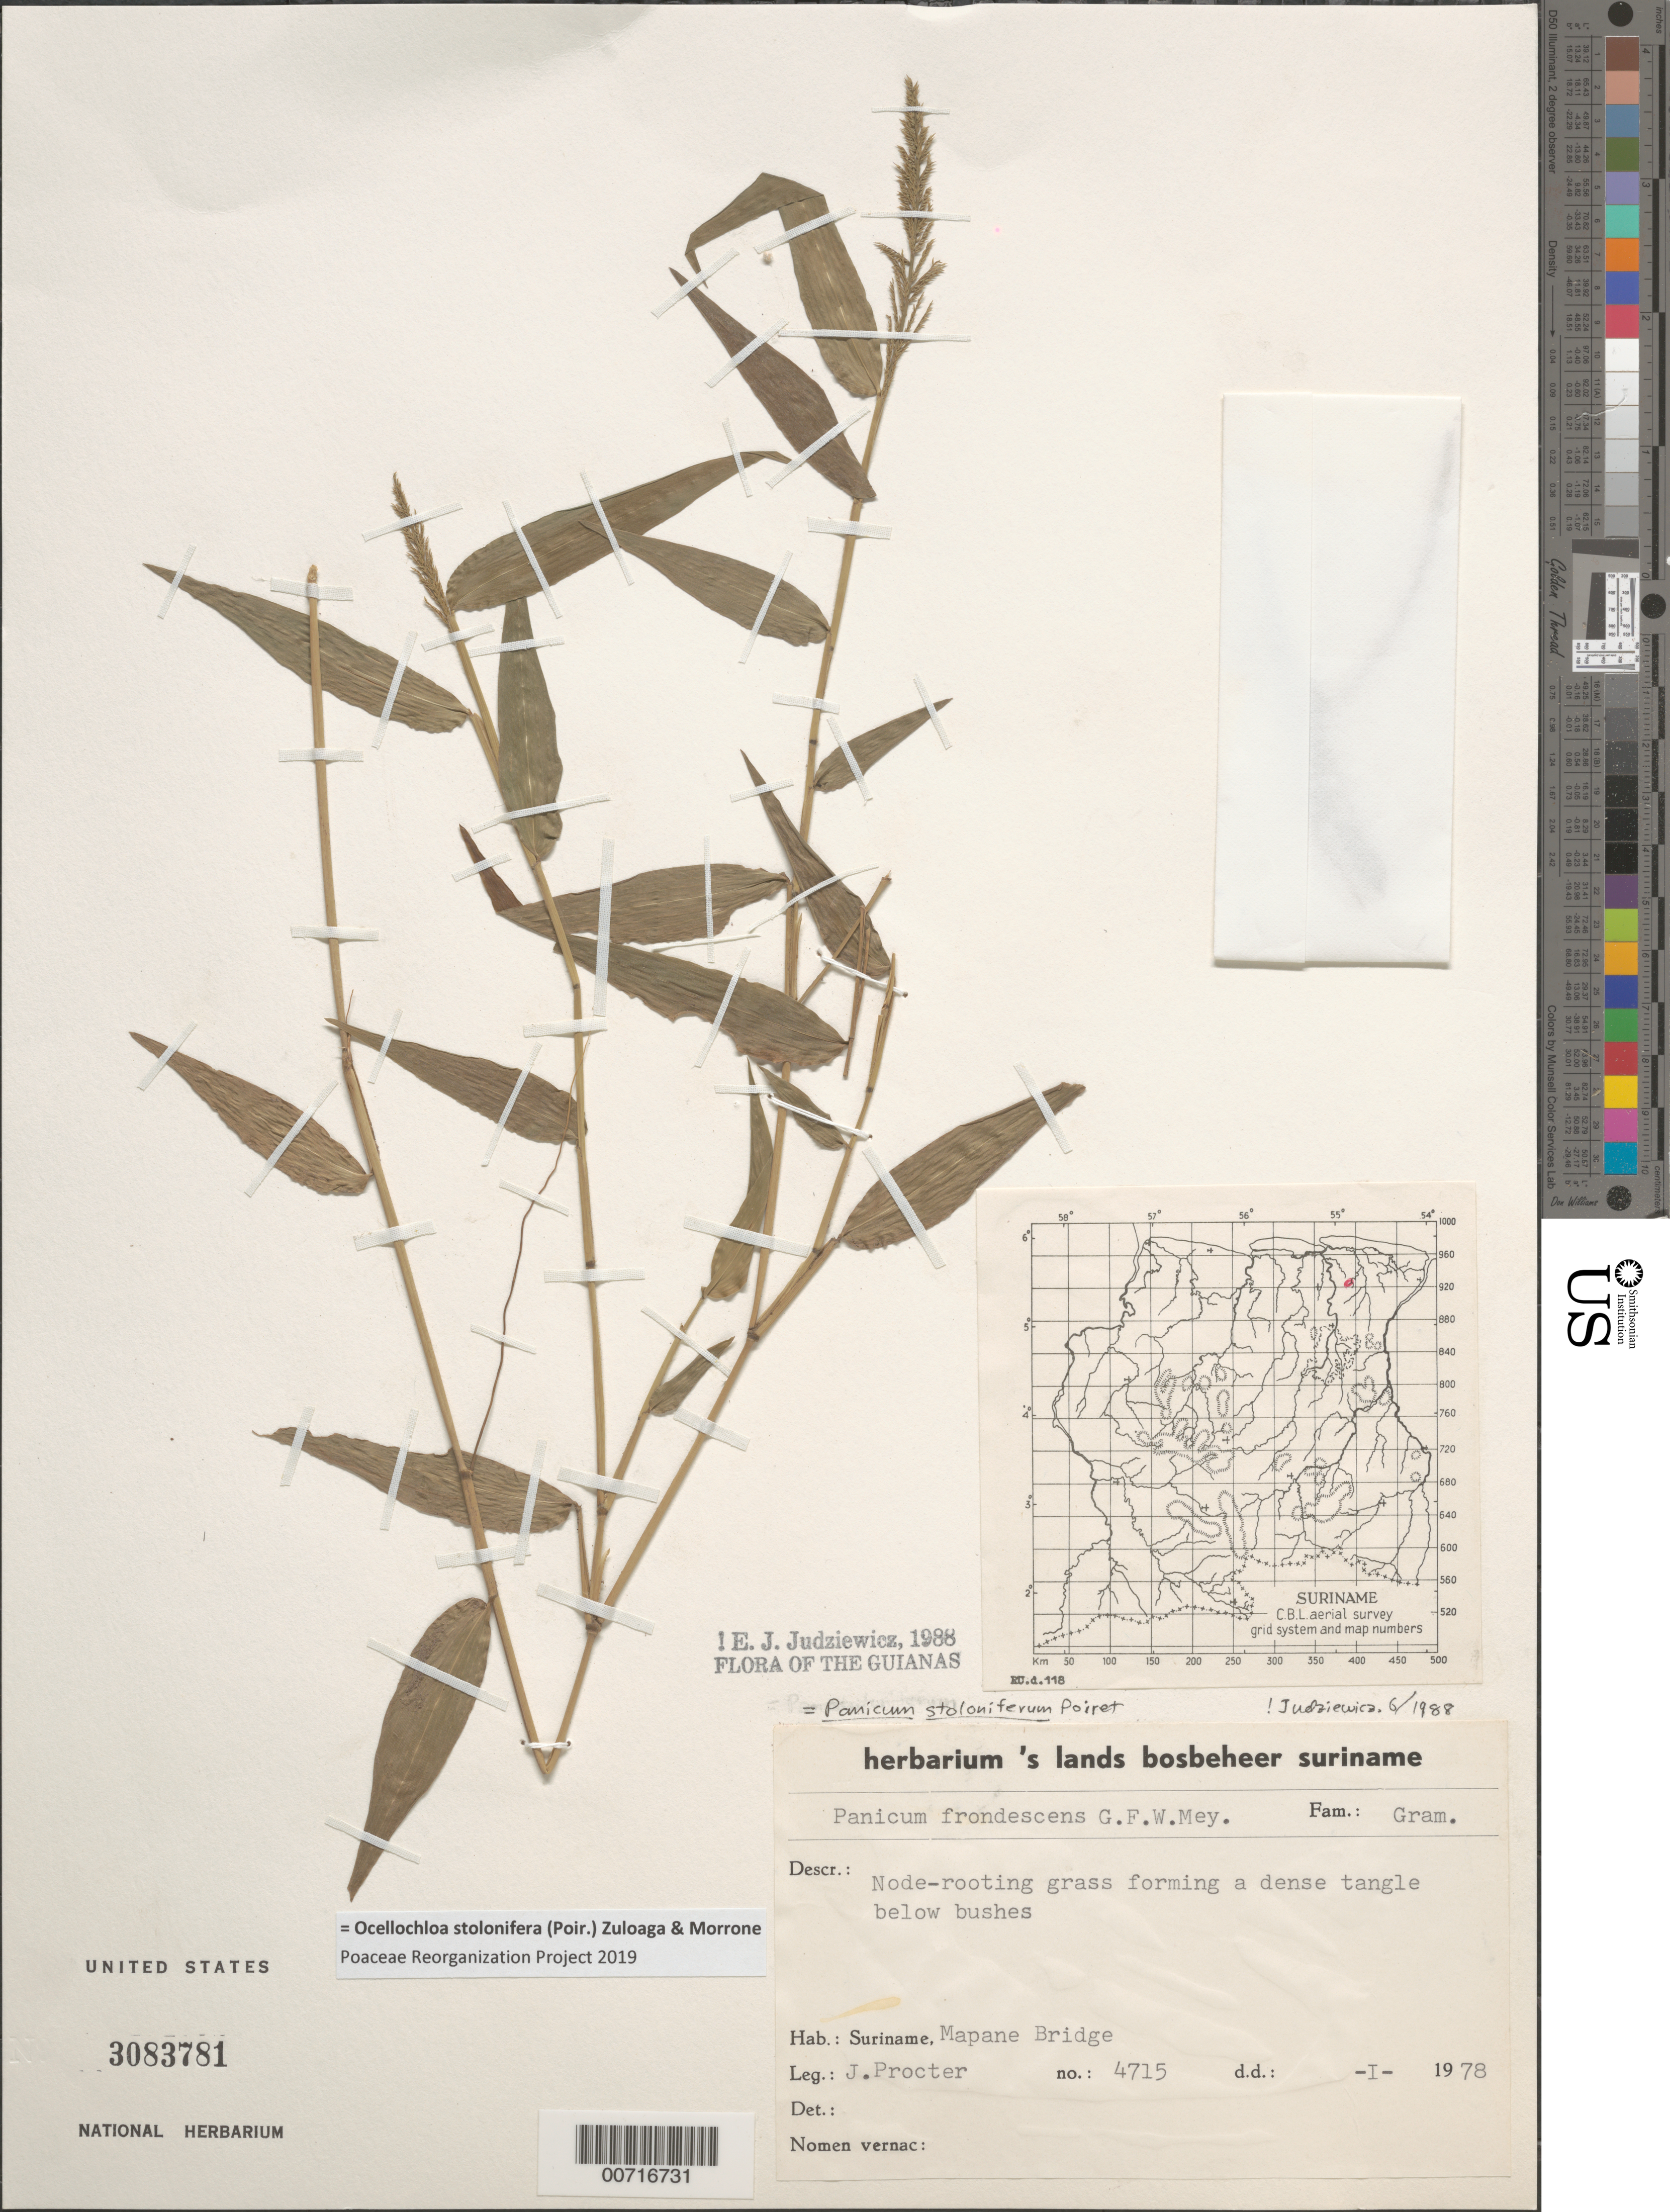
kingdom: Plantae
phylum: Tracheophyta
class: Liliopsida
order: Poales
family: Poaceae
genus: Panicum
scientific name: Panicum stoloniferum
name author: Poir.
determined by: Judziewicz, E. J.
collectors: J. Procter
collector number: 4715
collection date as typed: Jan-78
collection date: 1978-01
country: Suriname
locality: Mapane Bridge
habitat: Below bushes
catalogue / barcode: US 3083781